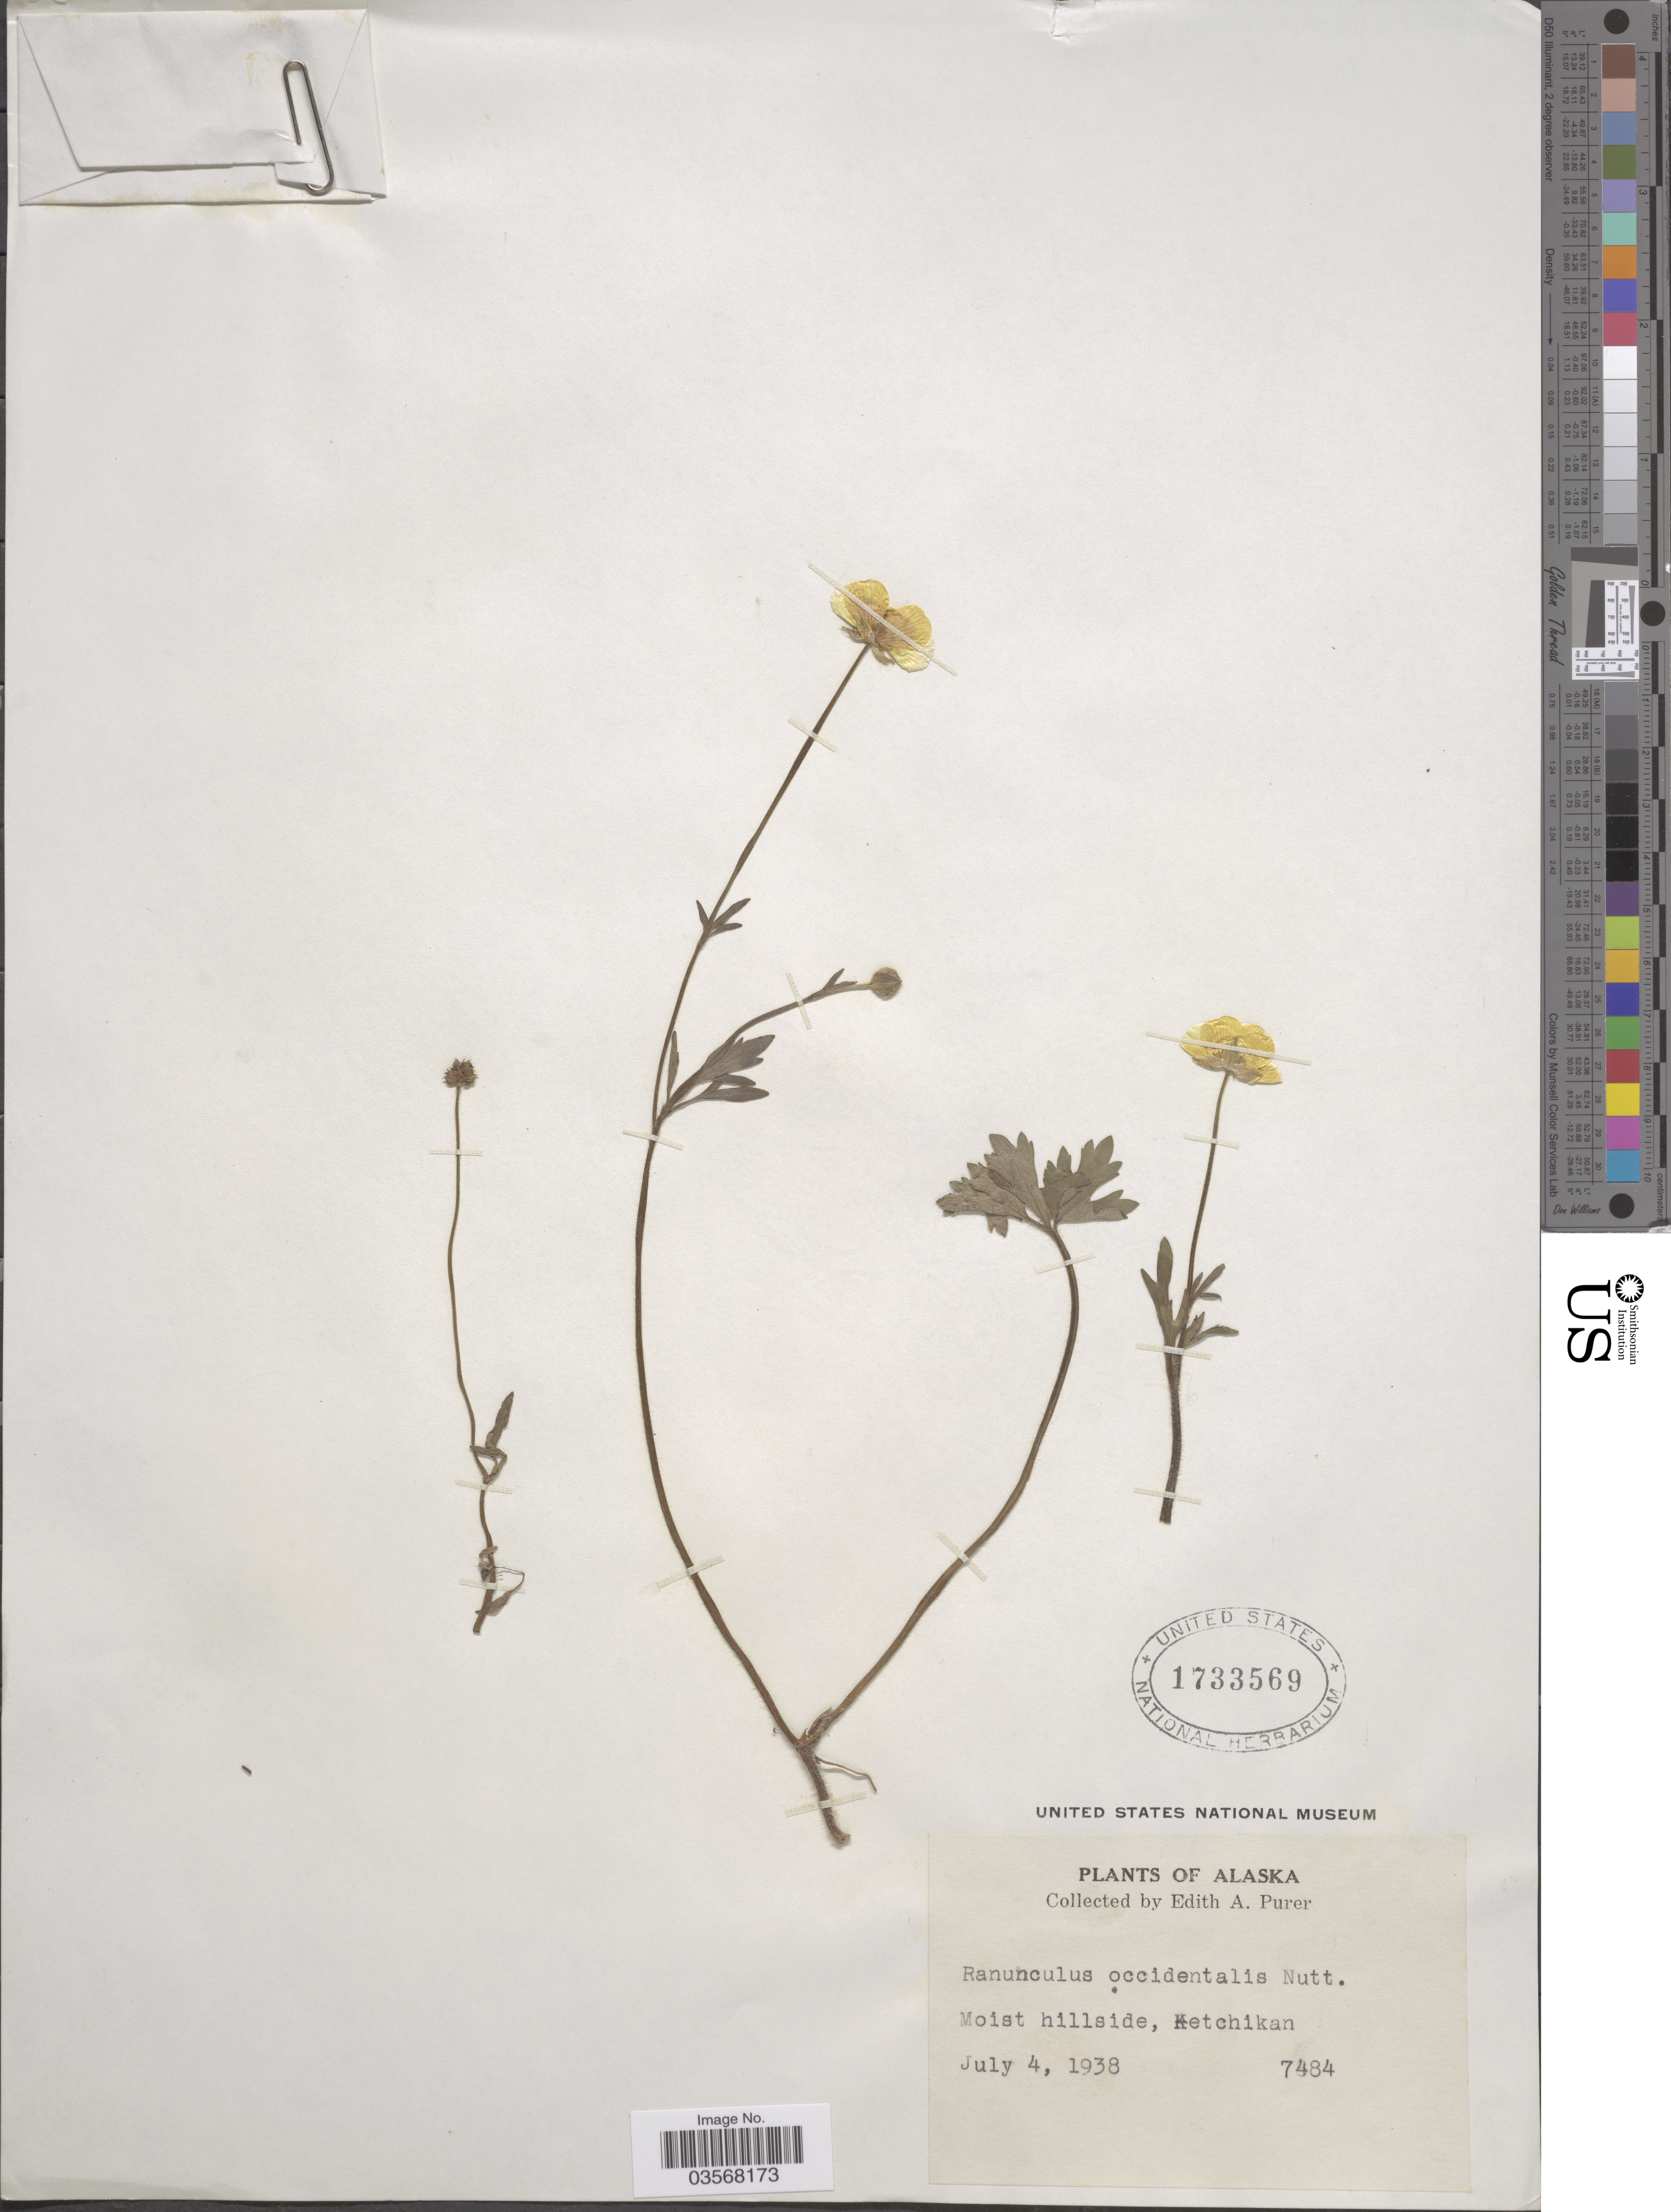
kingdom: Plantae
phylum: Tracheophyta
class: Magnoliopsida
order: Ranunculales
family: Ranunculaceae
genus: Ranunculus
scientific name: Ranunculus occidentalis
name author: Nutt.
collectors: E. Purer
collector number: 7484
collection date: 1938-07-04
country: United States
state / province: Alaska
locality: Moist hillside, Ketchikan.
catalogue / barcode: US 1733569